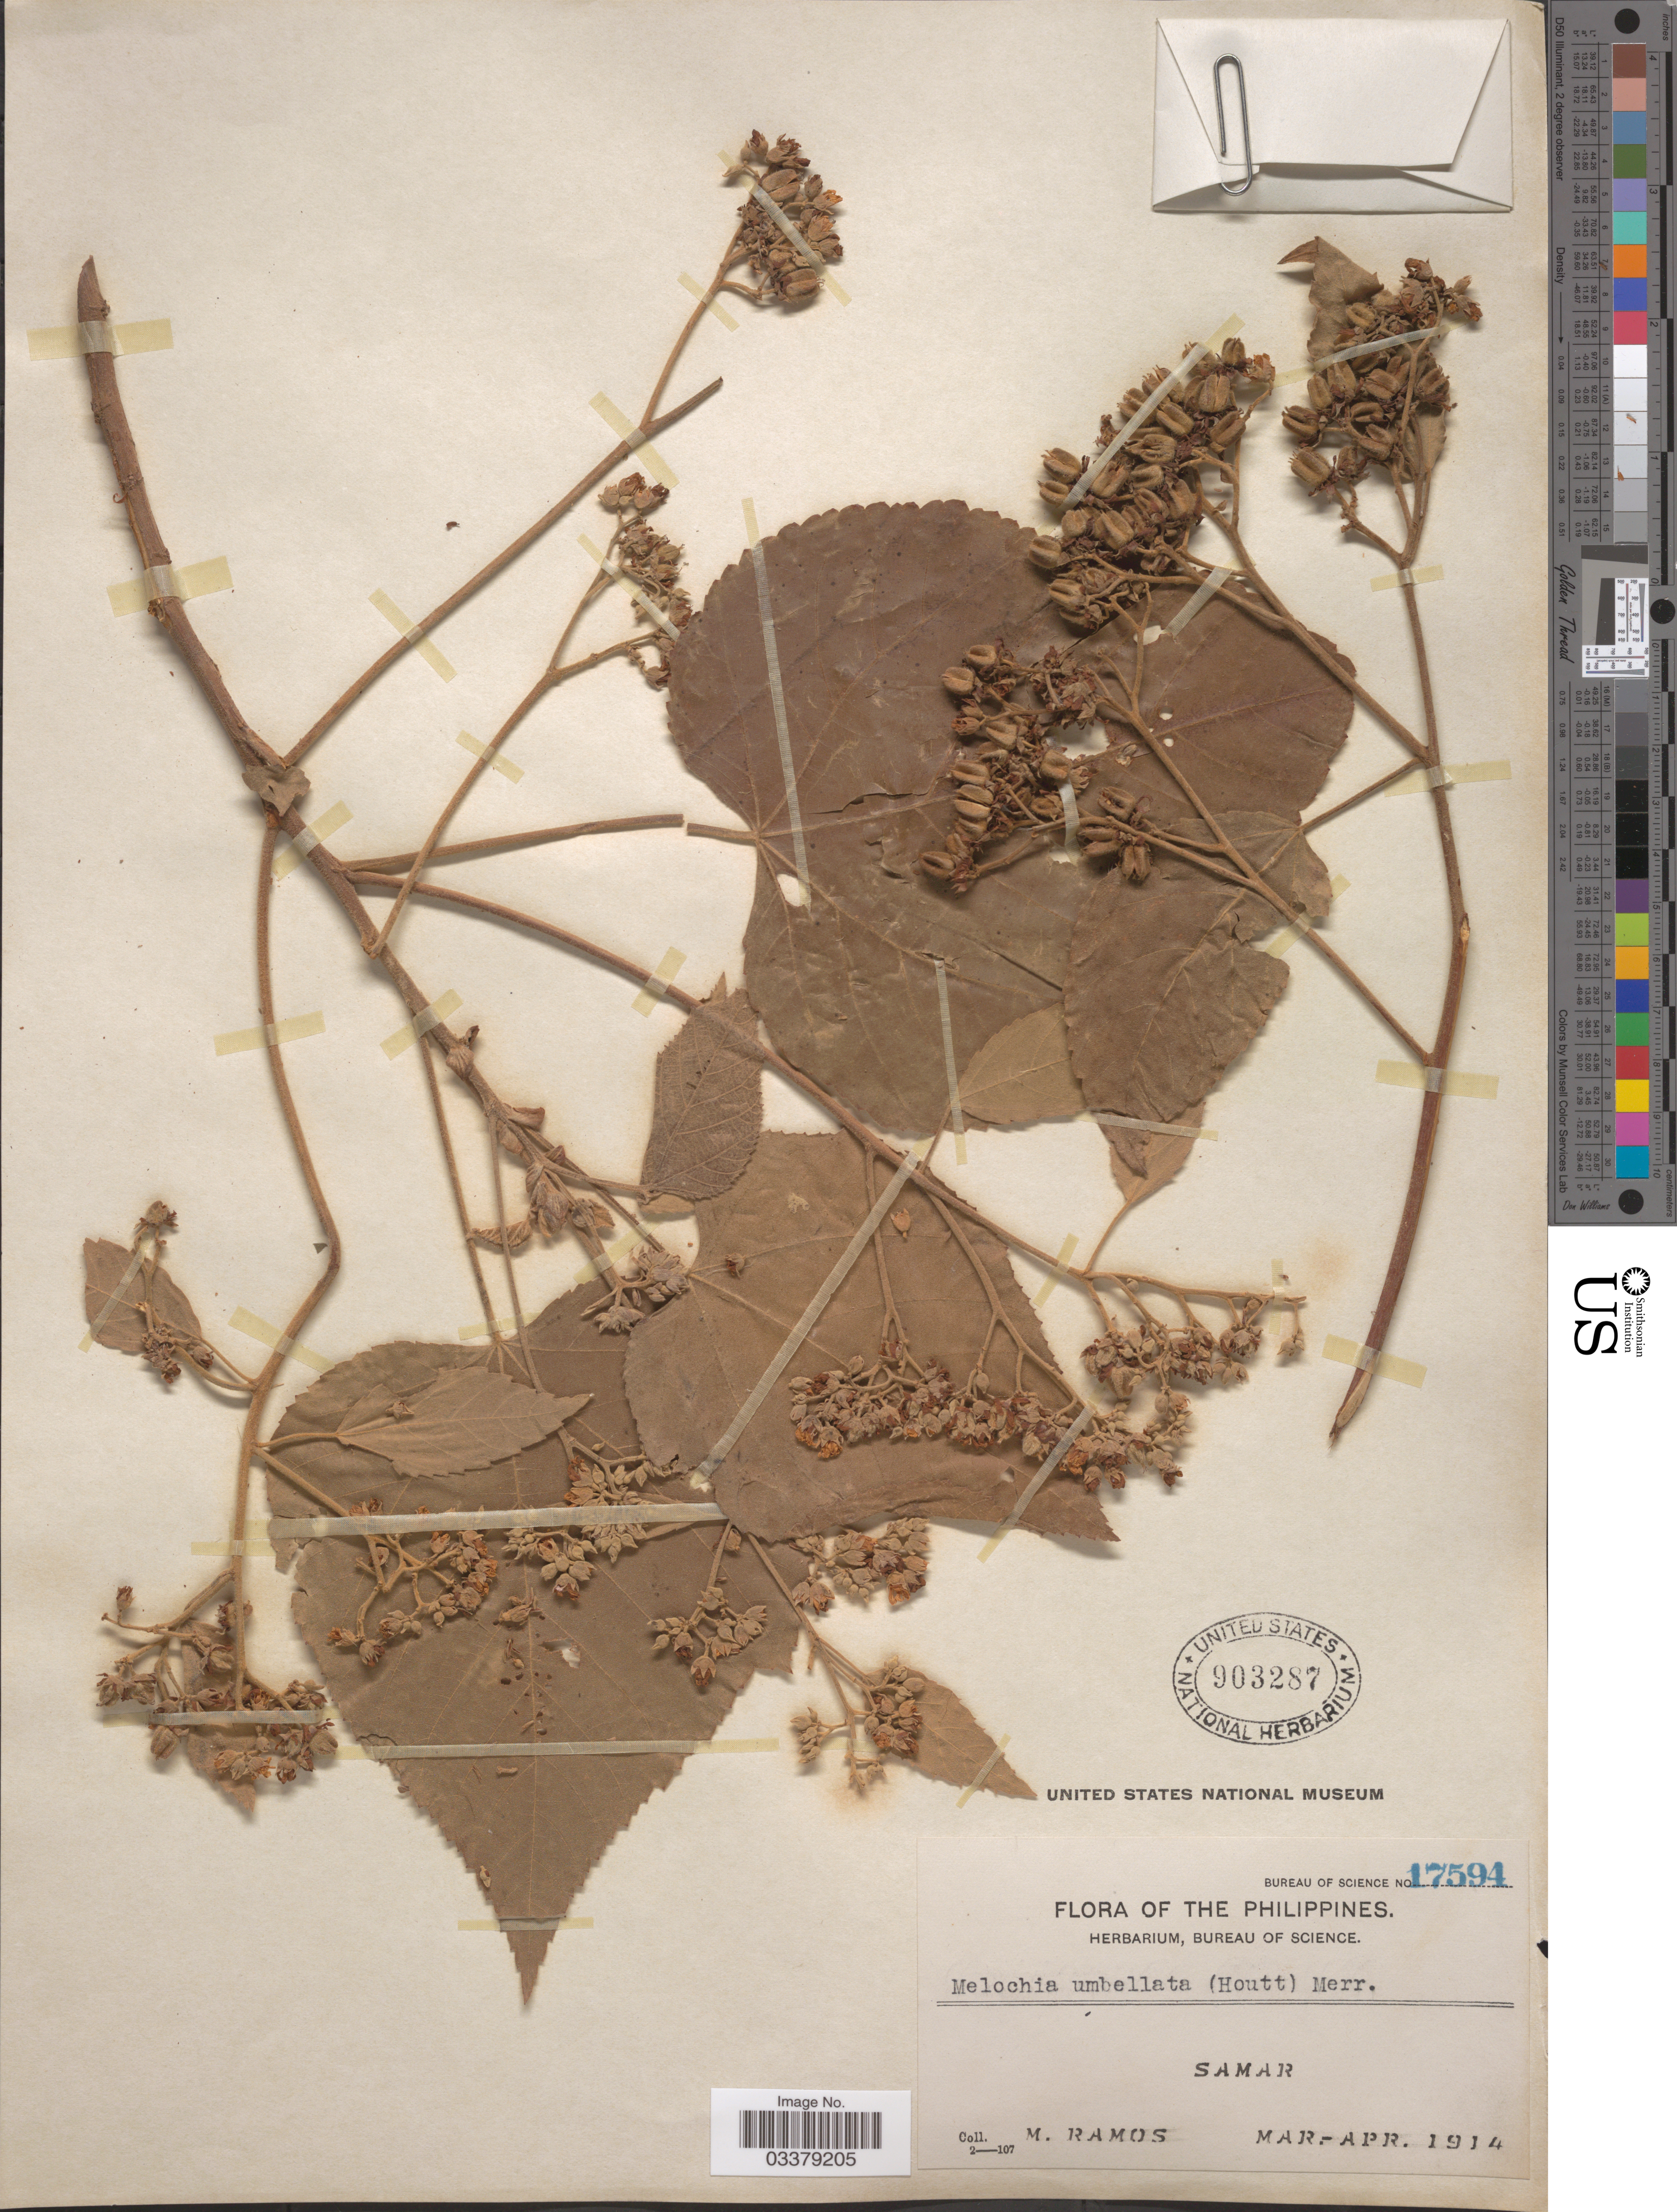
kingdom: Plantae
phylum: Tracheophyta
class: Magnoliopsida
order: Malvales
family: Malvaceae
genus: Melochia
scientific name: Melochia umbellata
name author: Stapf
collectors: M. Ramos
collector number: Bureau of Science 17594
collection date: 1914-03/1914-04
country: Philippines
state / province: Eastern Visayas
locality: Samar.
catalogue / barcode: US 903287